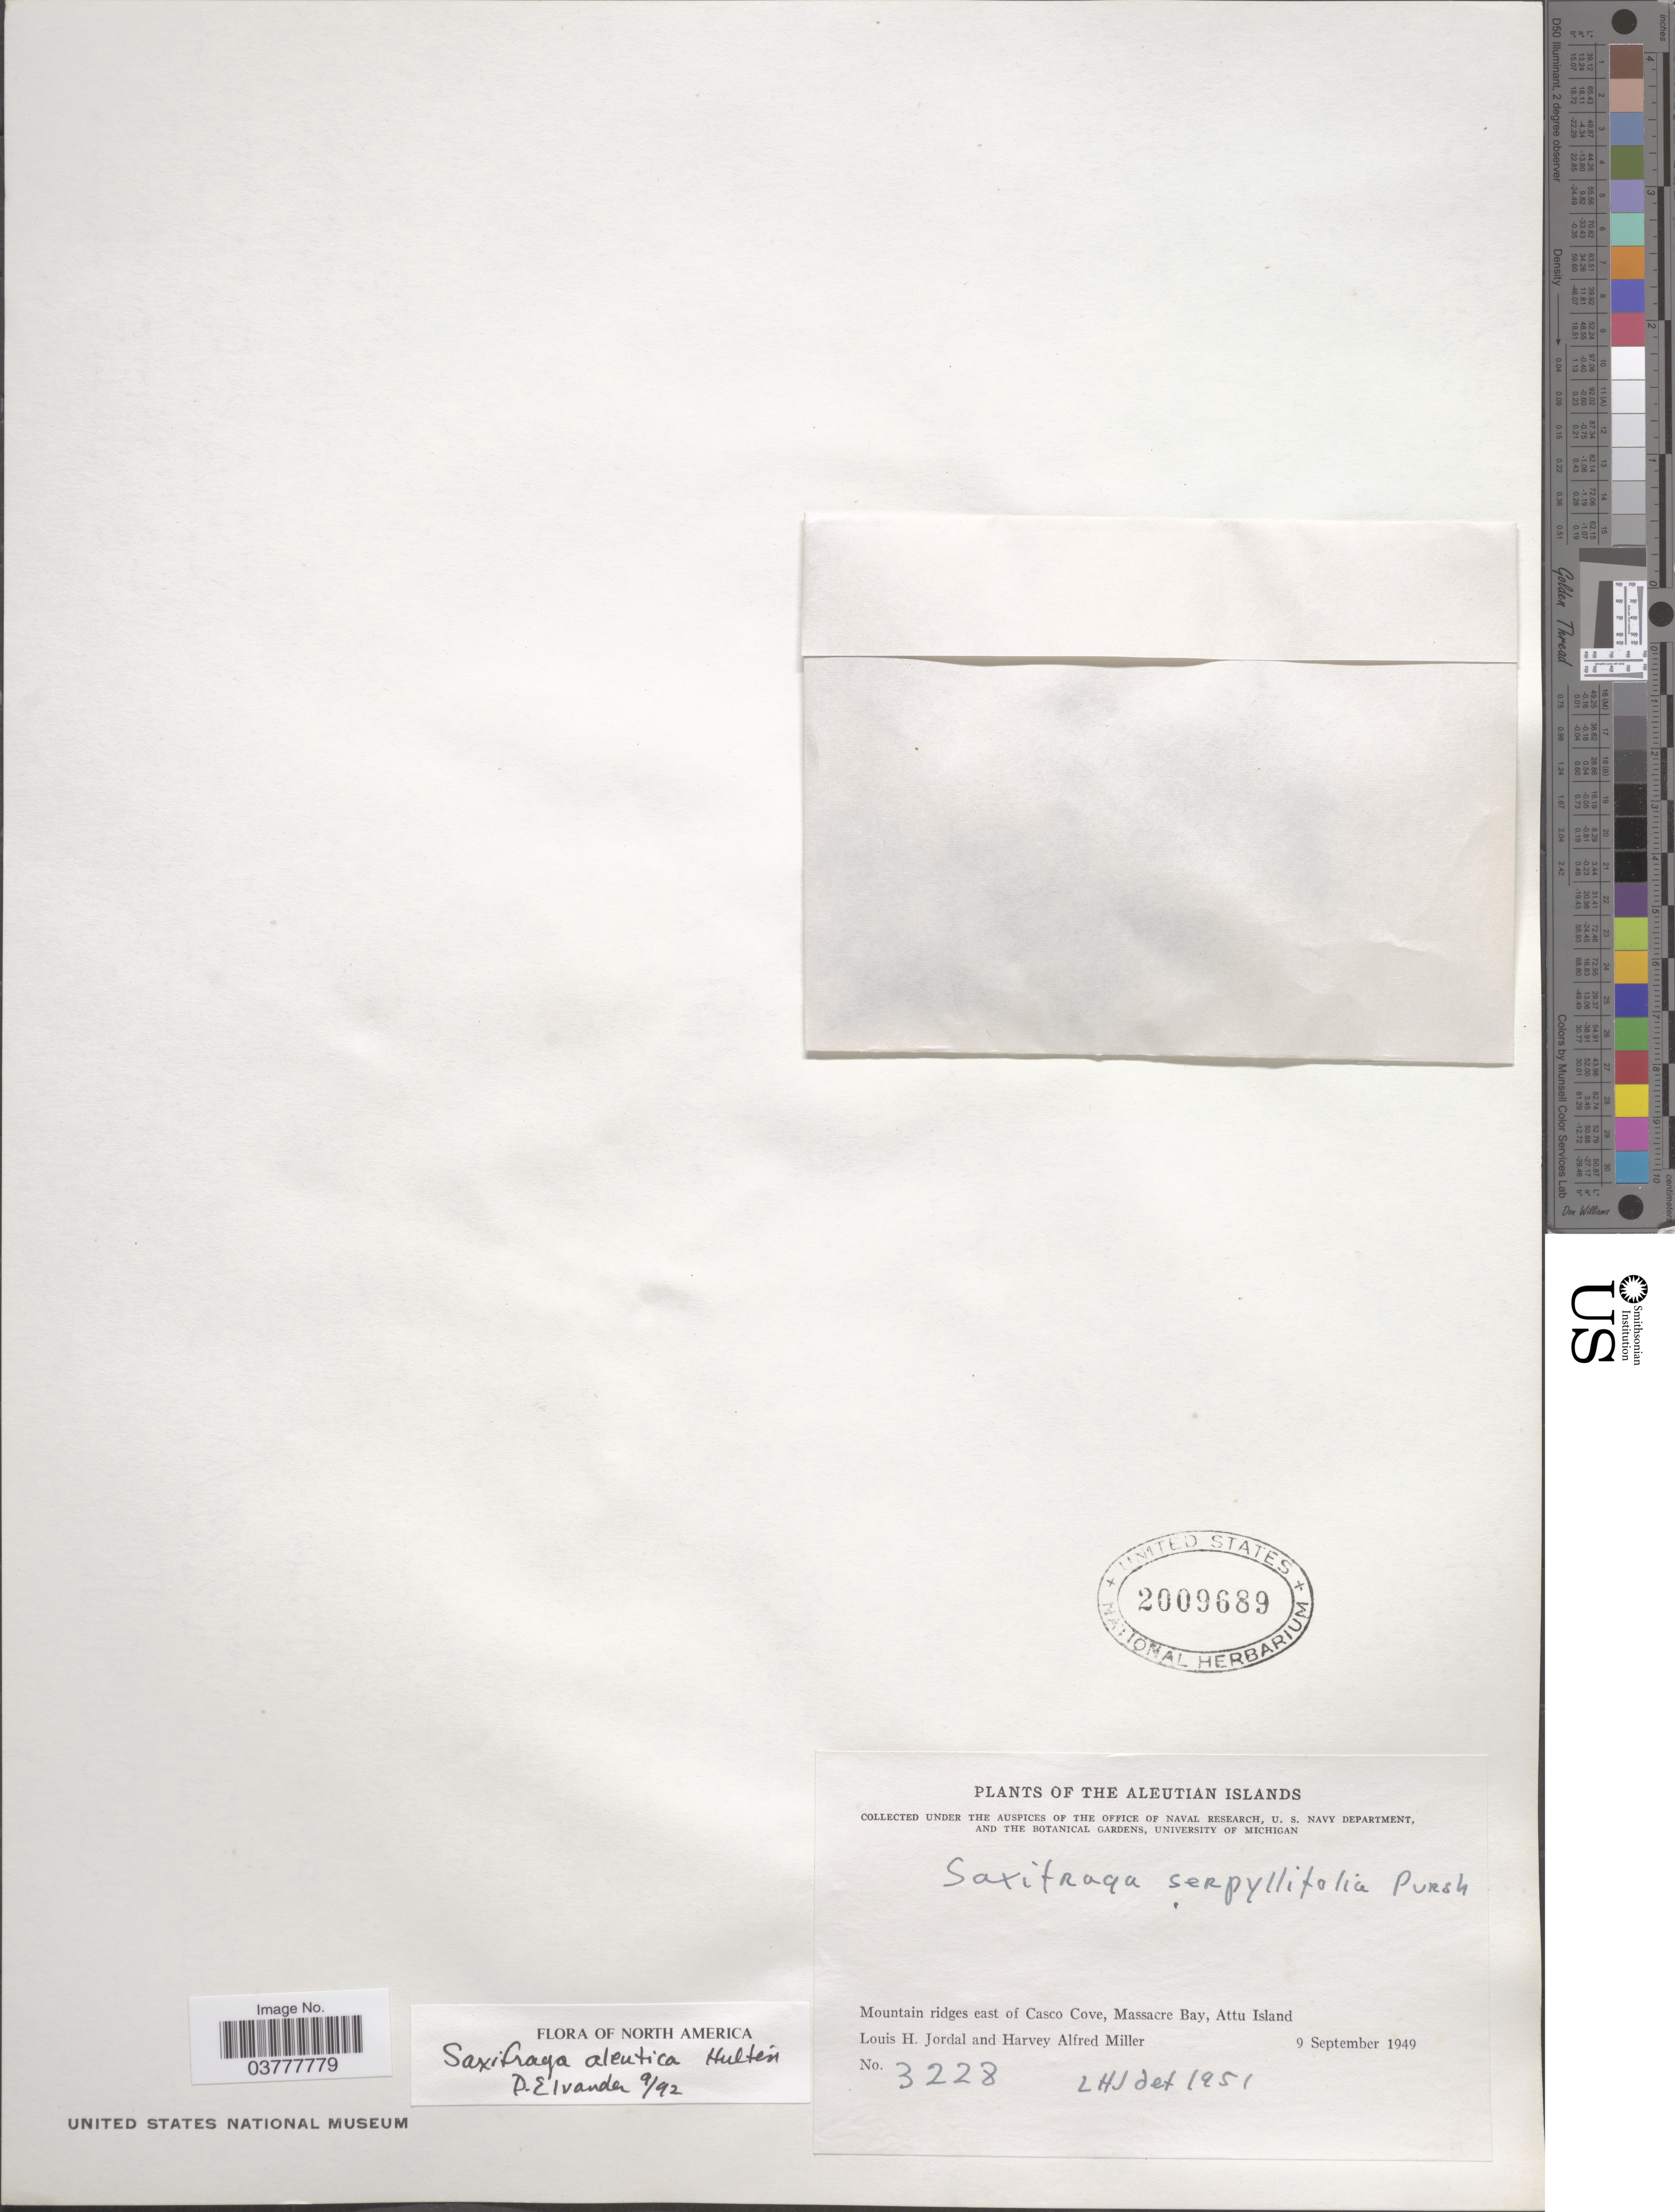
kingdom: Plantae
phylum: Tracheophyta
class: Magnoliopsida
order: Saxifragales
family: Saxifragaceae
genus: Saxifraga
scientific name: Saxifraga aleutica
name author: Hultén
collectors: L. Jordal & H. A. Miller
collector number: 3228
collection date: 1949-09-09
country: United States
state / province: Alaska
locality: The Aleutian Islands. Mountain ridges east of Casco Cove, Massacre Bay, Attu Island.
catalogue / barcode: US 2009689